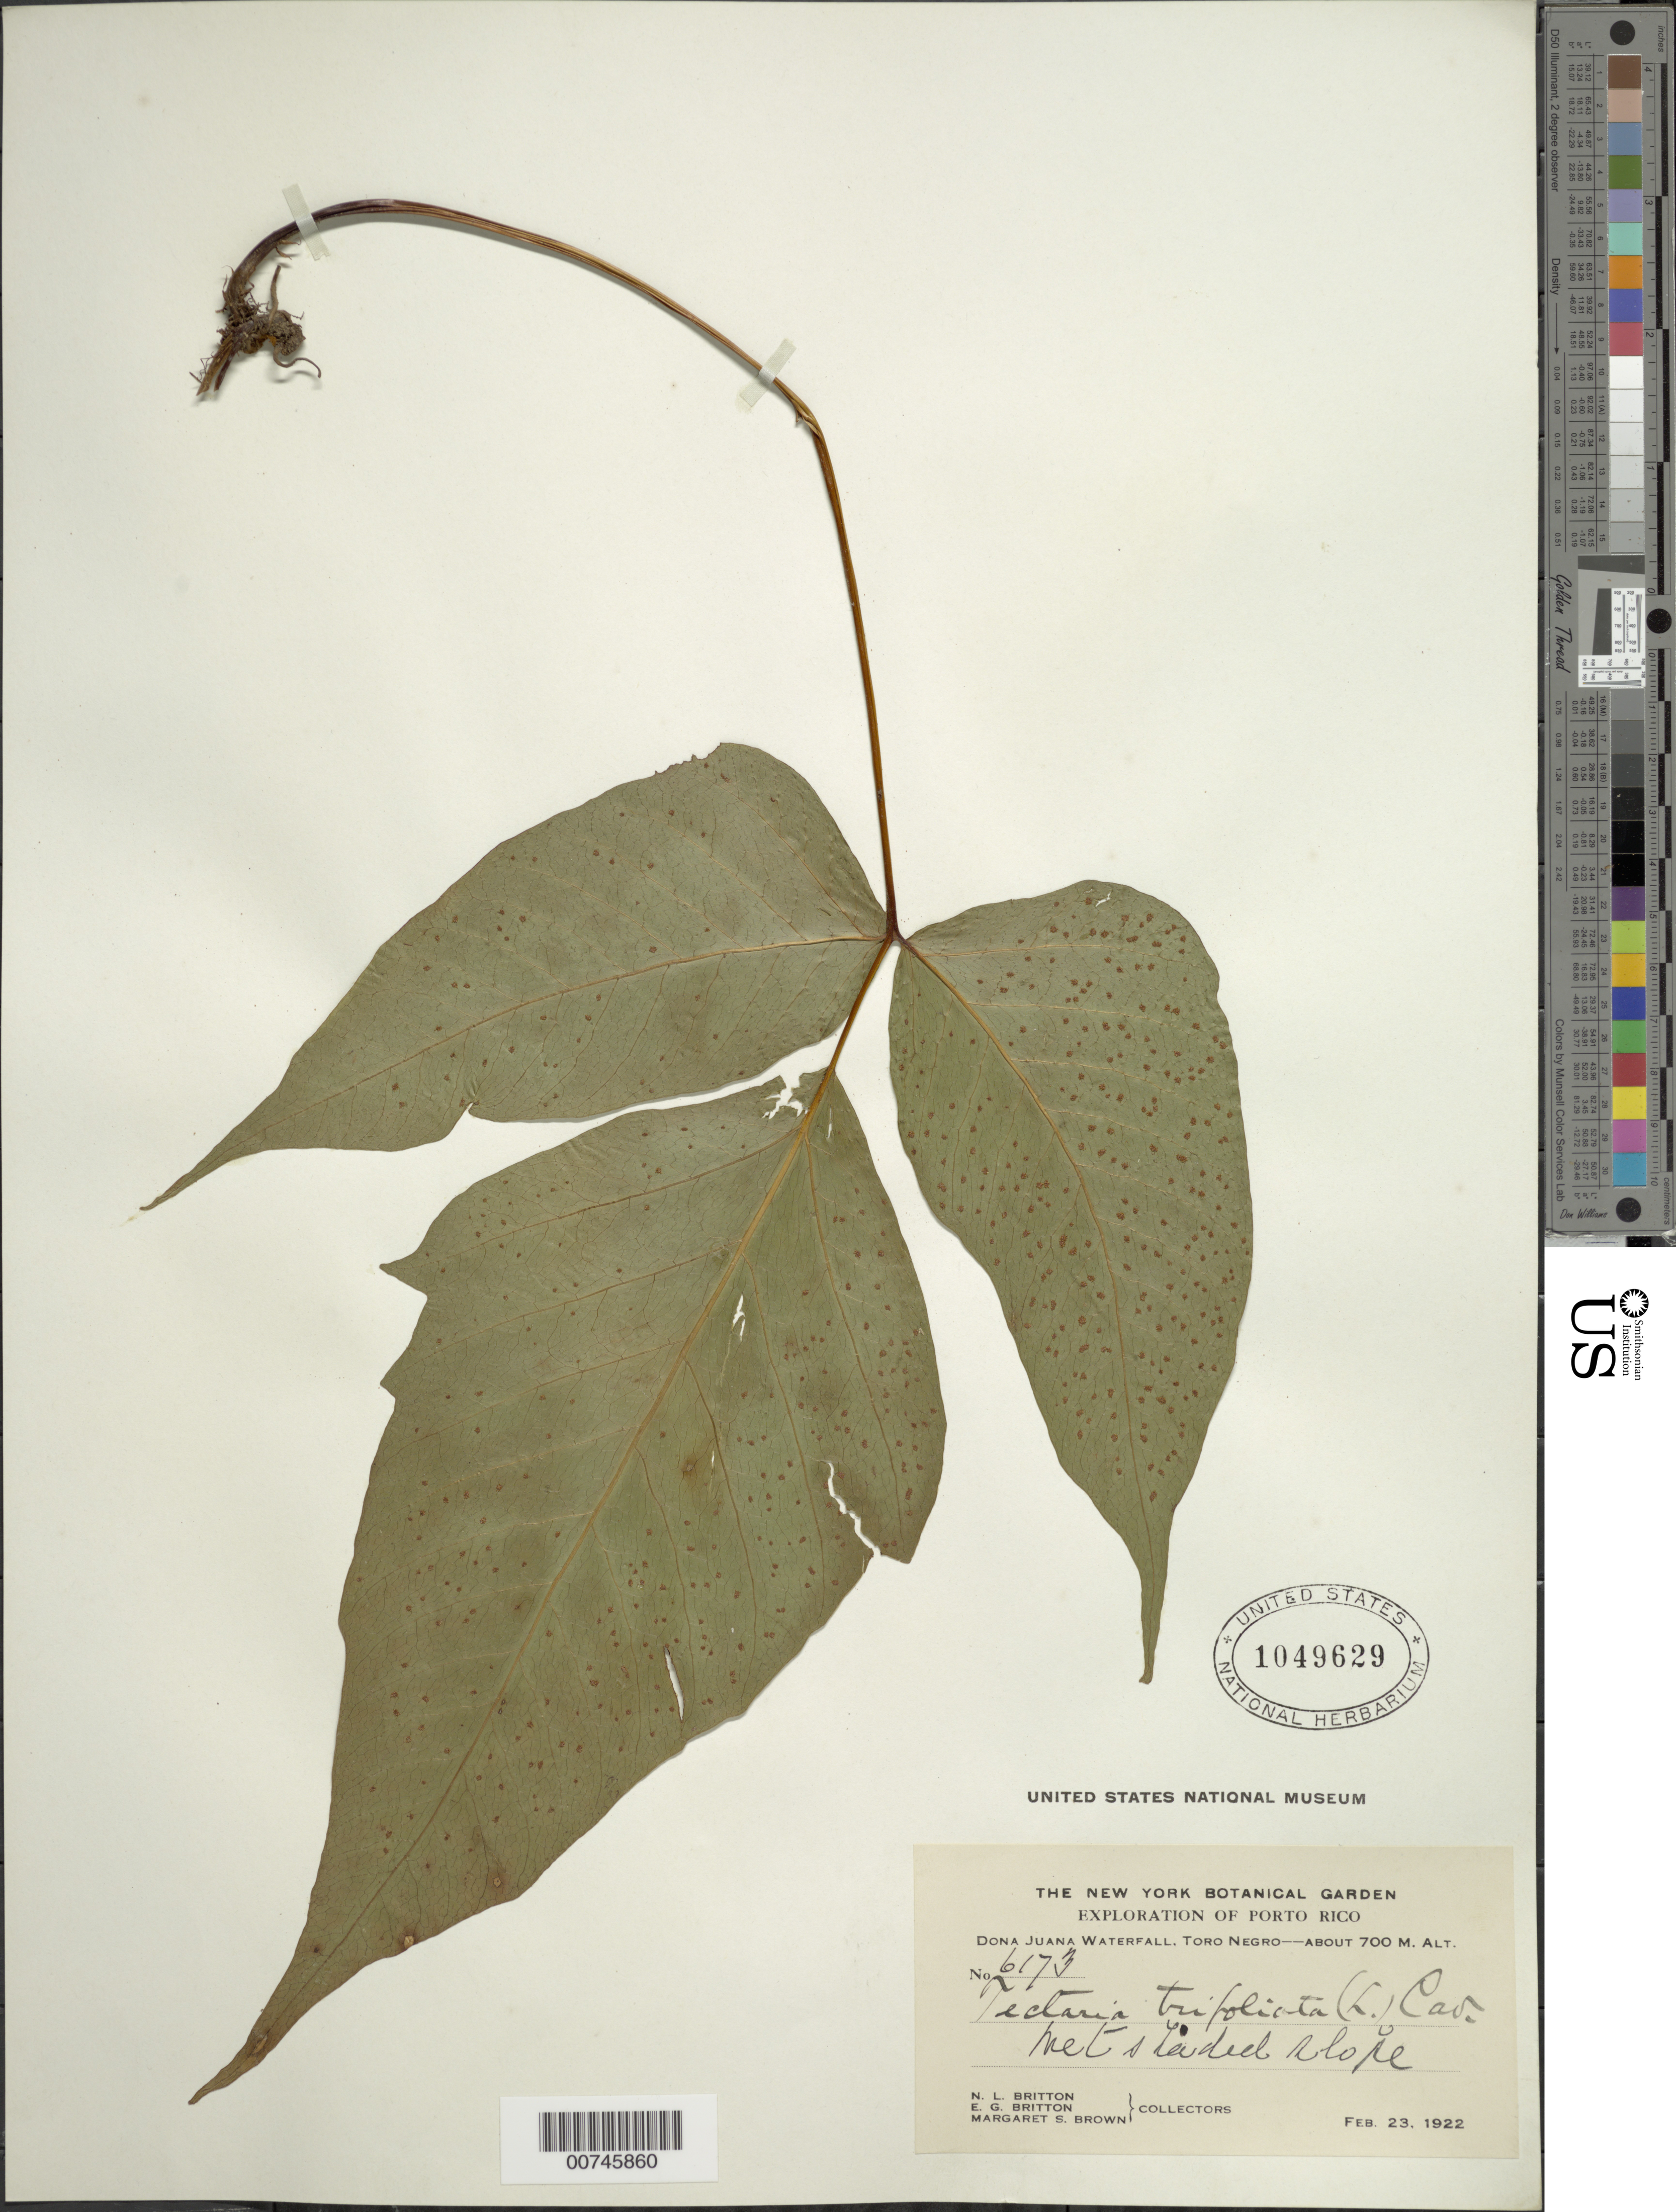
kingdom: Plantae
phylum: Tracheophyta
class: Polypodiopsida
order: Polypodiales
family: Tectariaceae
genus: Tectaria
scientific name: Tectaria trifoliata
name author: (L.) Cav.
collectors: N. Britton, E. G. Britton & M. S. Brown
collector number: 6173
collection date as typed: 23 Feb 1922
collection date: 1922-02-23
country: Puerto Rico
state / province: Villalba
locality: Doña Juana Waterfall, Toro Negro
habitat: Wet shaded slope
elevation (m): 700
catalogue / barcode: US 1049629